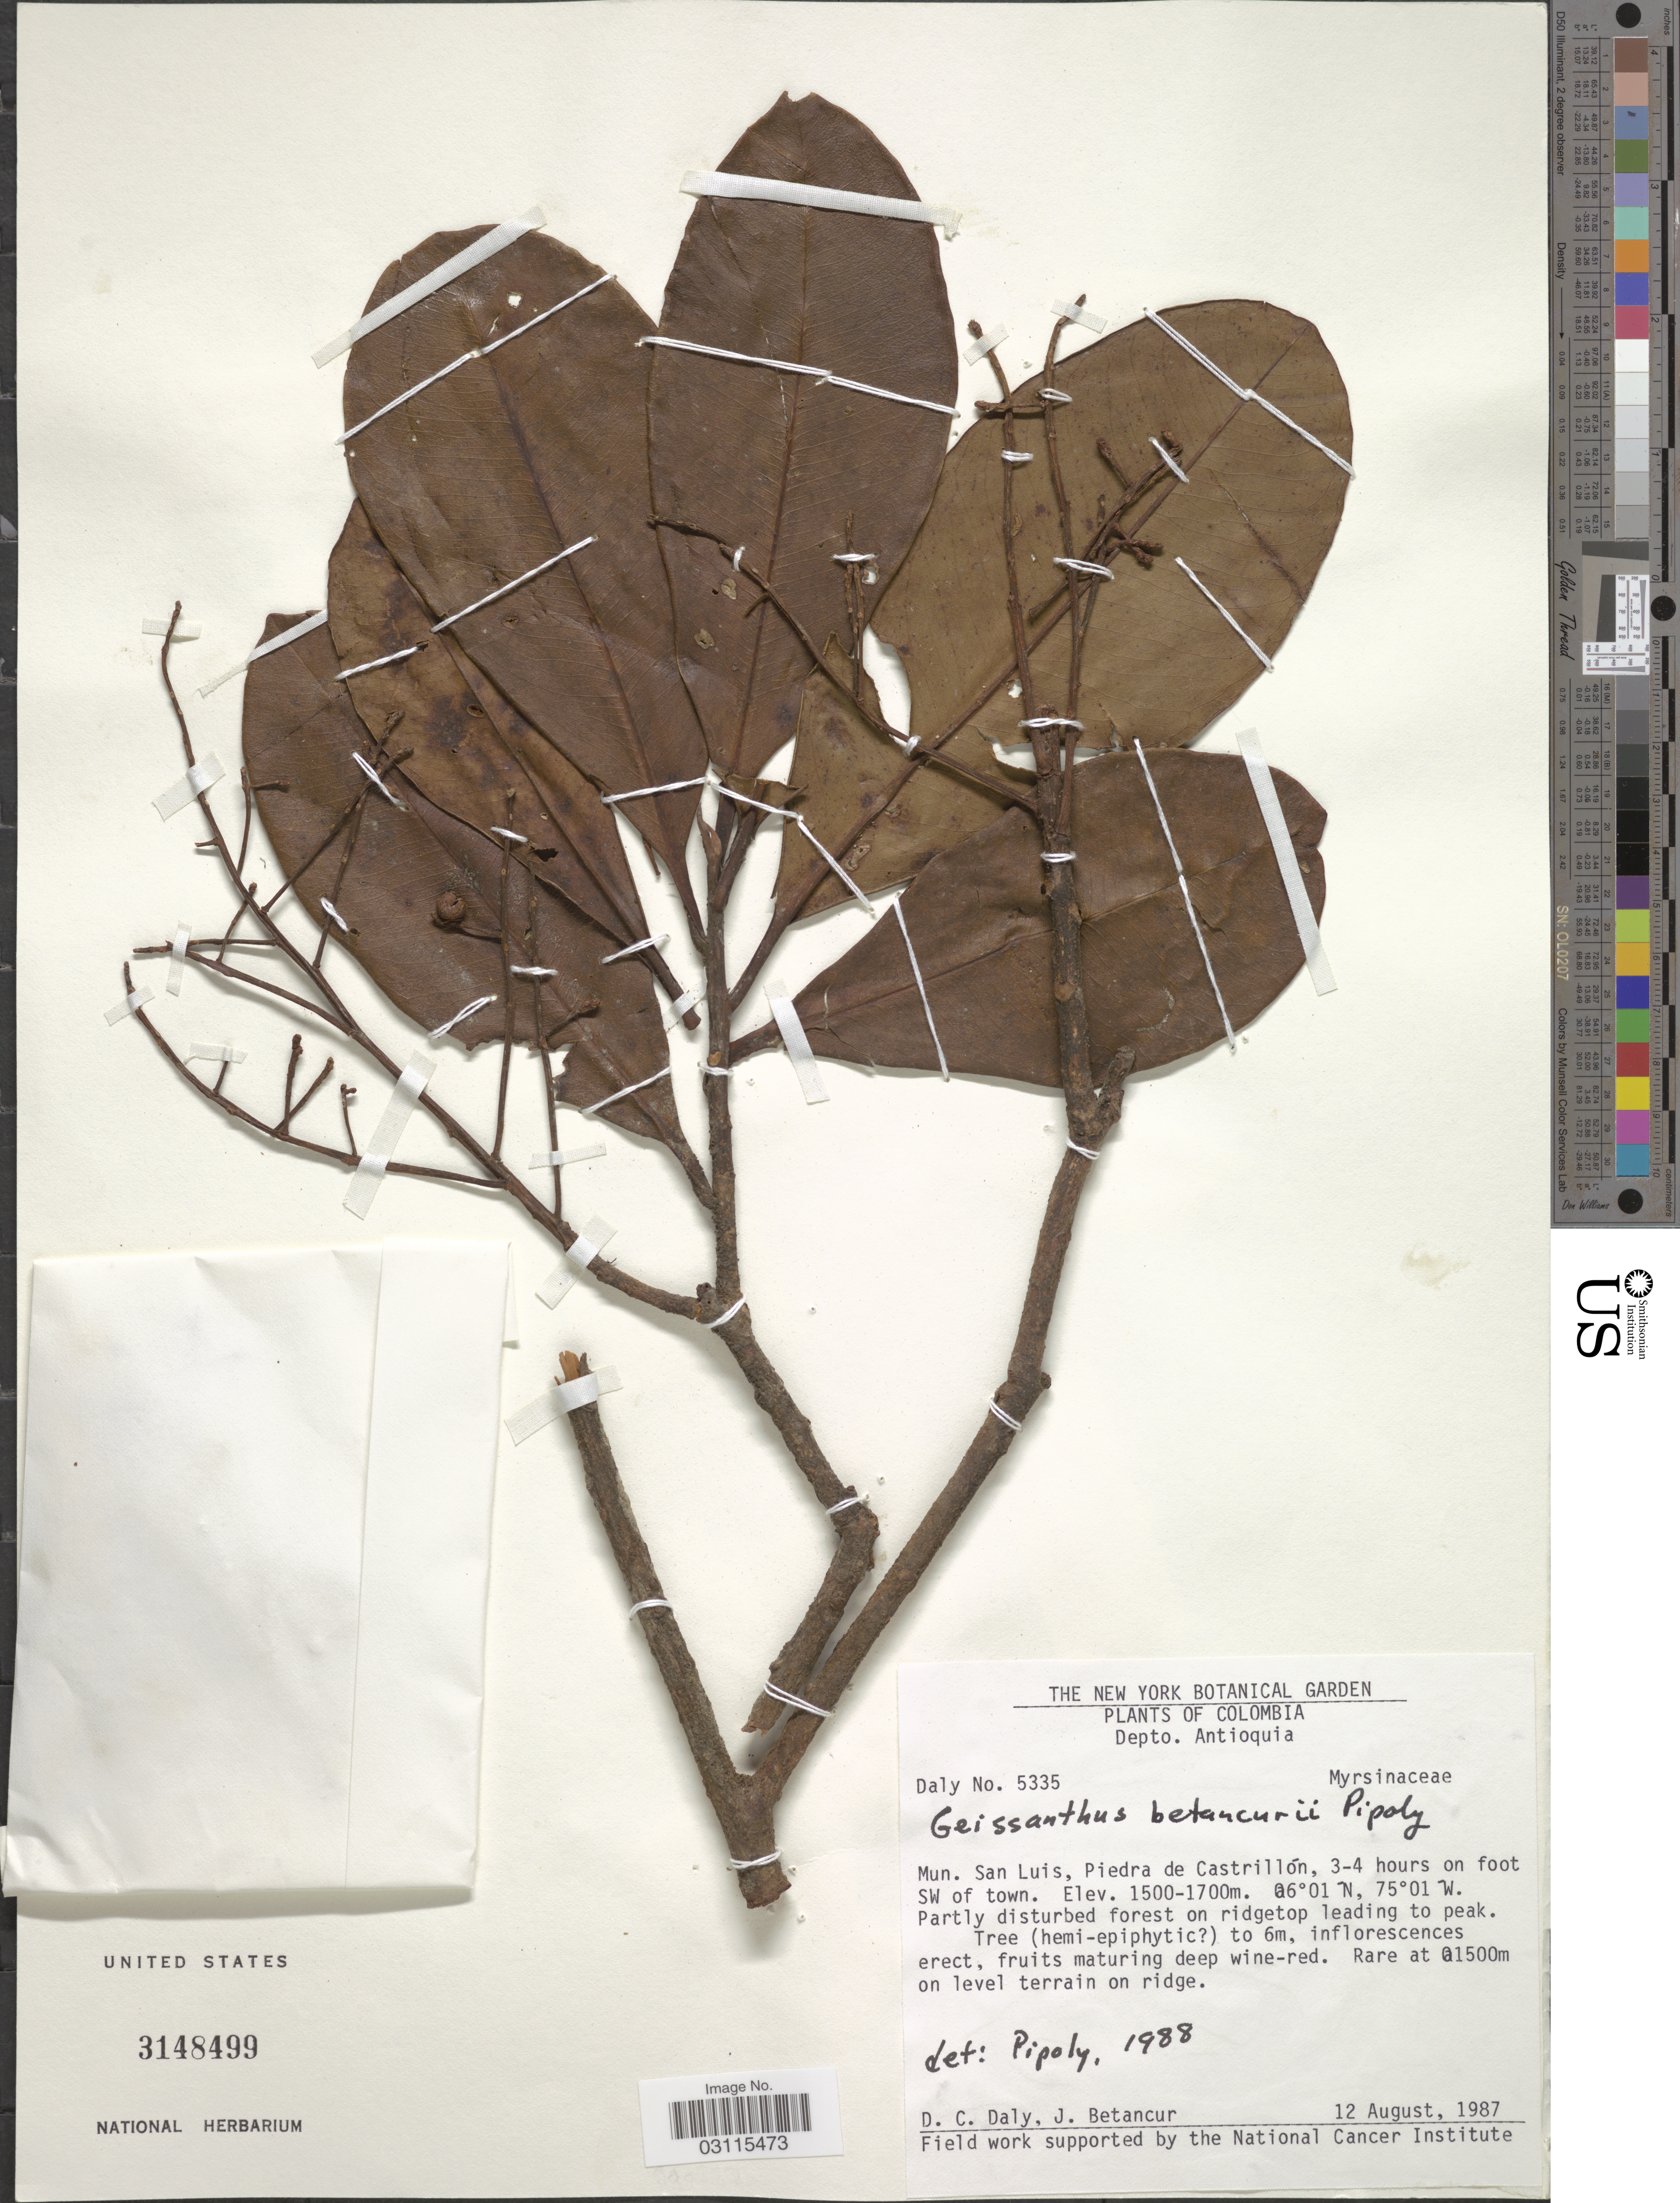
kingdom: Plantae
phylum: Tracheophyta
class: Magnoliopsida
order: Ericales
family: Primulaceae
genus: Geissanthus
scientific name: Geissanthus betancurii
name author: Pipoly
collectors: D. C. Daly & J. Betancur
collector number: Daly5335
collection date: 1987-08-12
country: Colombia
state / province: Antioquia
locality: Depto. Antioquia. Mun. San Luis, Piedra de Castrillón, 3-4 hours on foot SW of town.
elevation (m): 1500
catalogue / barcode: US 3148499